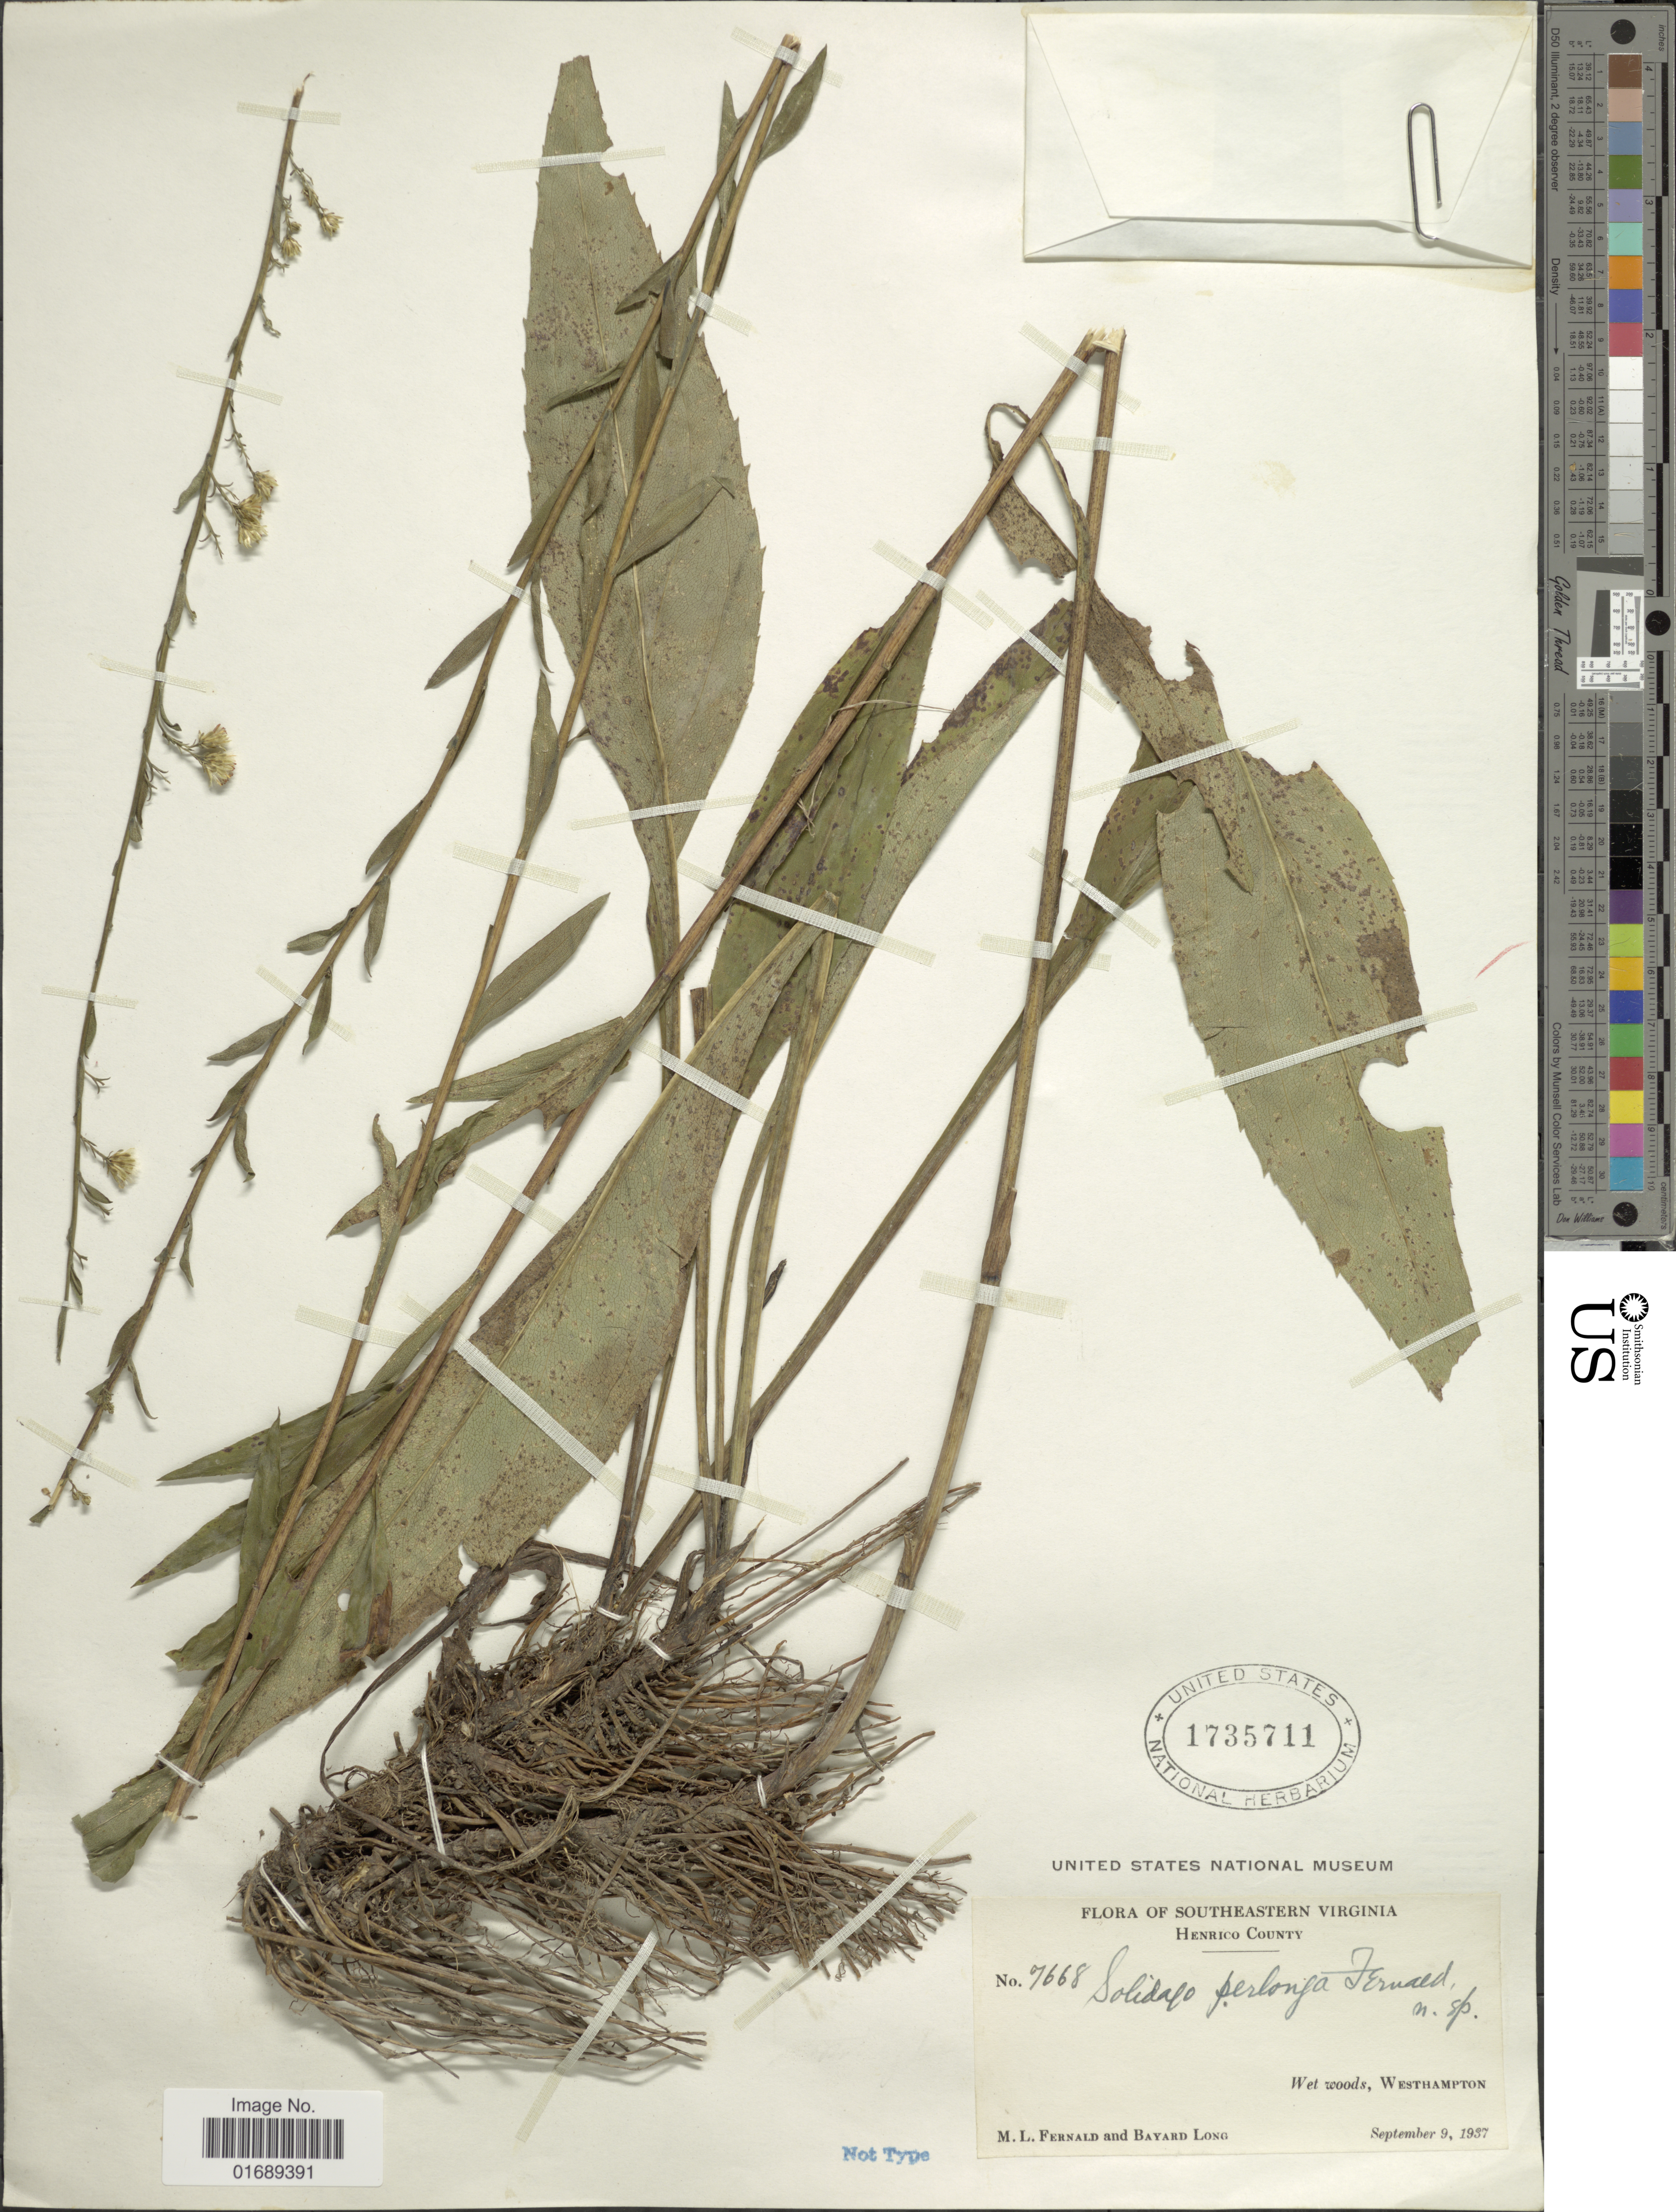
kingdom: Plantae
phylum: Tracheophyta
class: Magnoliopsida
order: Asterales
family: Asteraceae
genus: Solidago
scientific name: Solidago patula var. strictula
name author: Torr. & A. Gray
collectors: M. L. Fernald & B. Long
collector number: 7668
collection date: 1937-09-09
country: United States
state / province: Virginia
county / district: Henrico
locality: Southeastern Virginia, Henrico County, Wet woods, Westhampton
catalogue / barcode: US 1735711